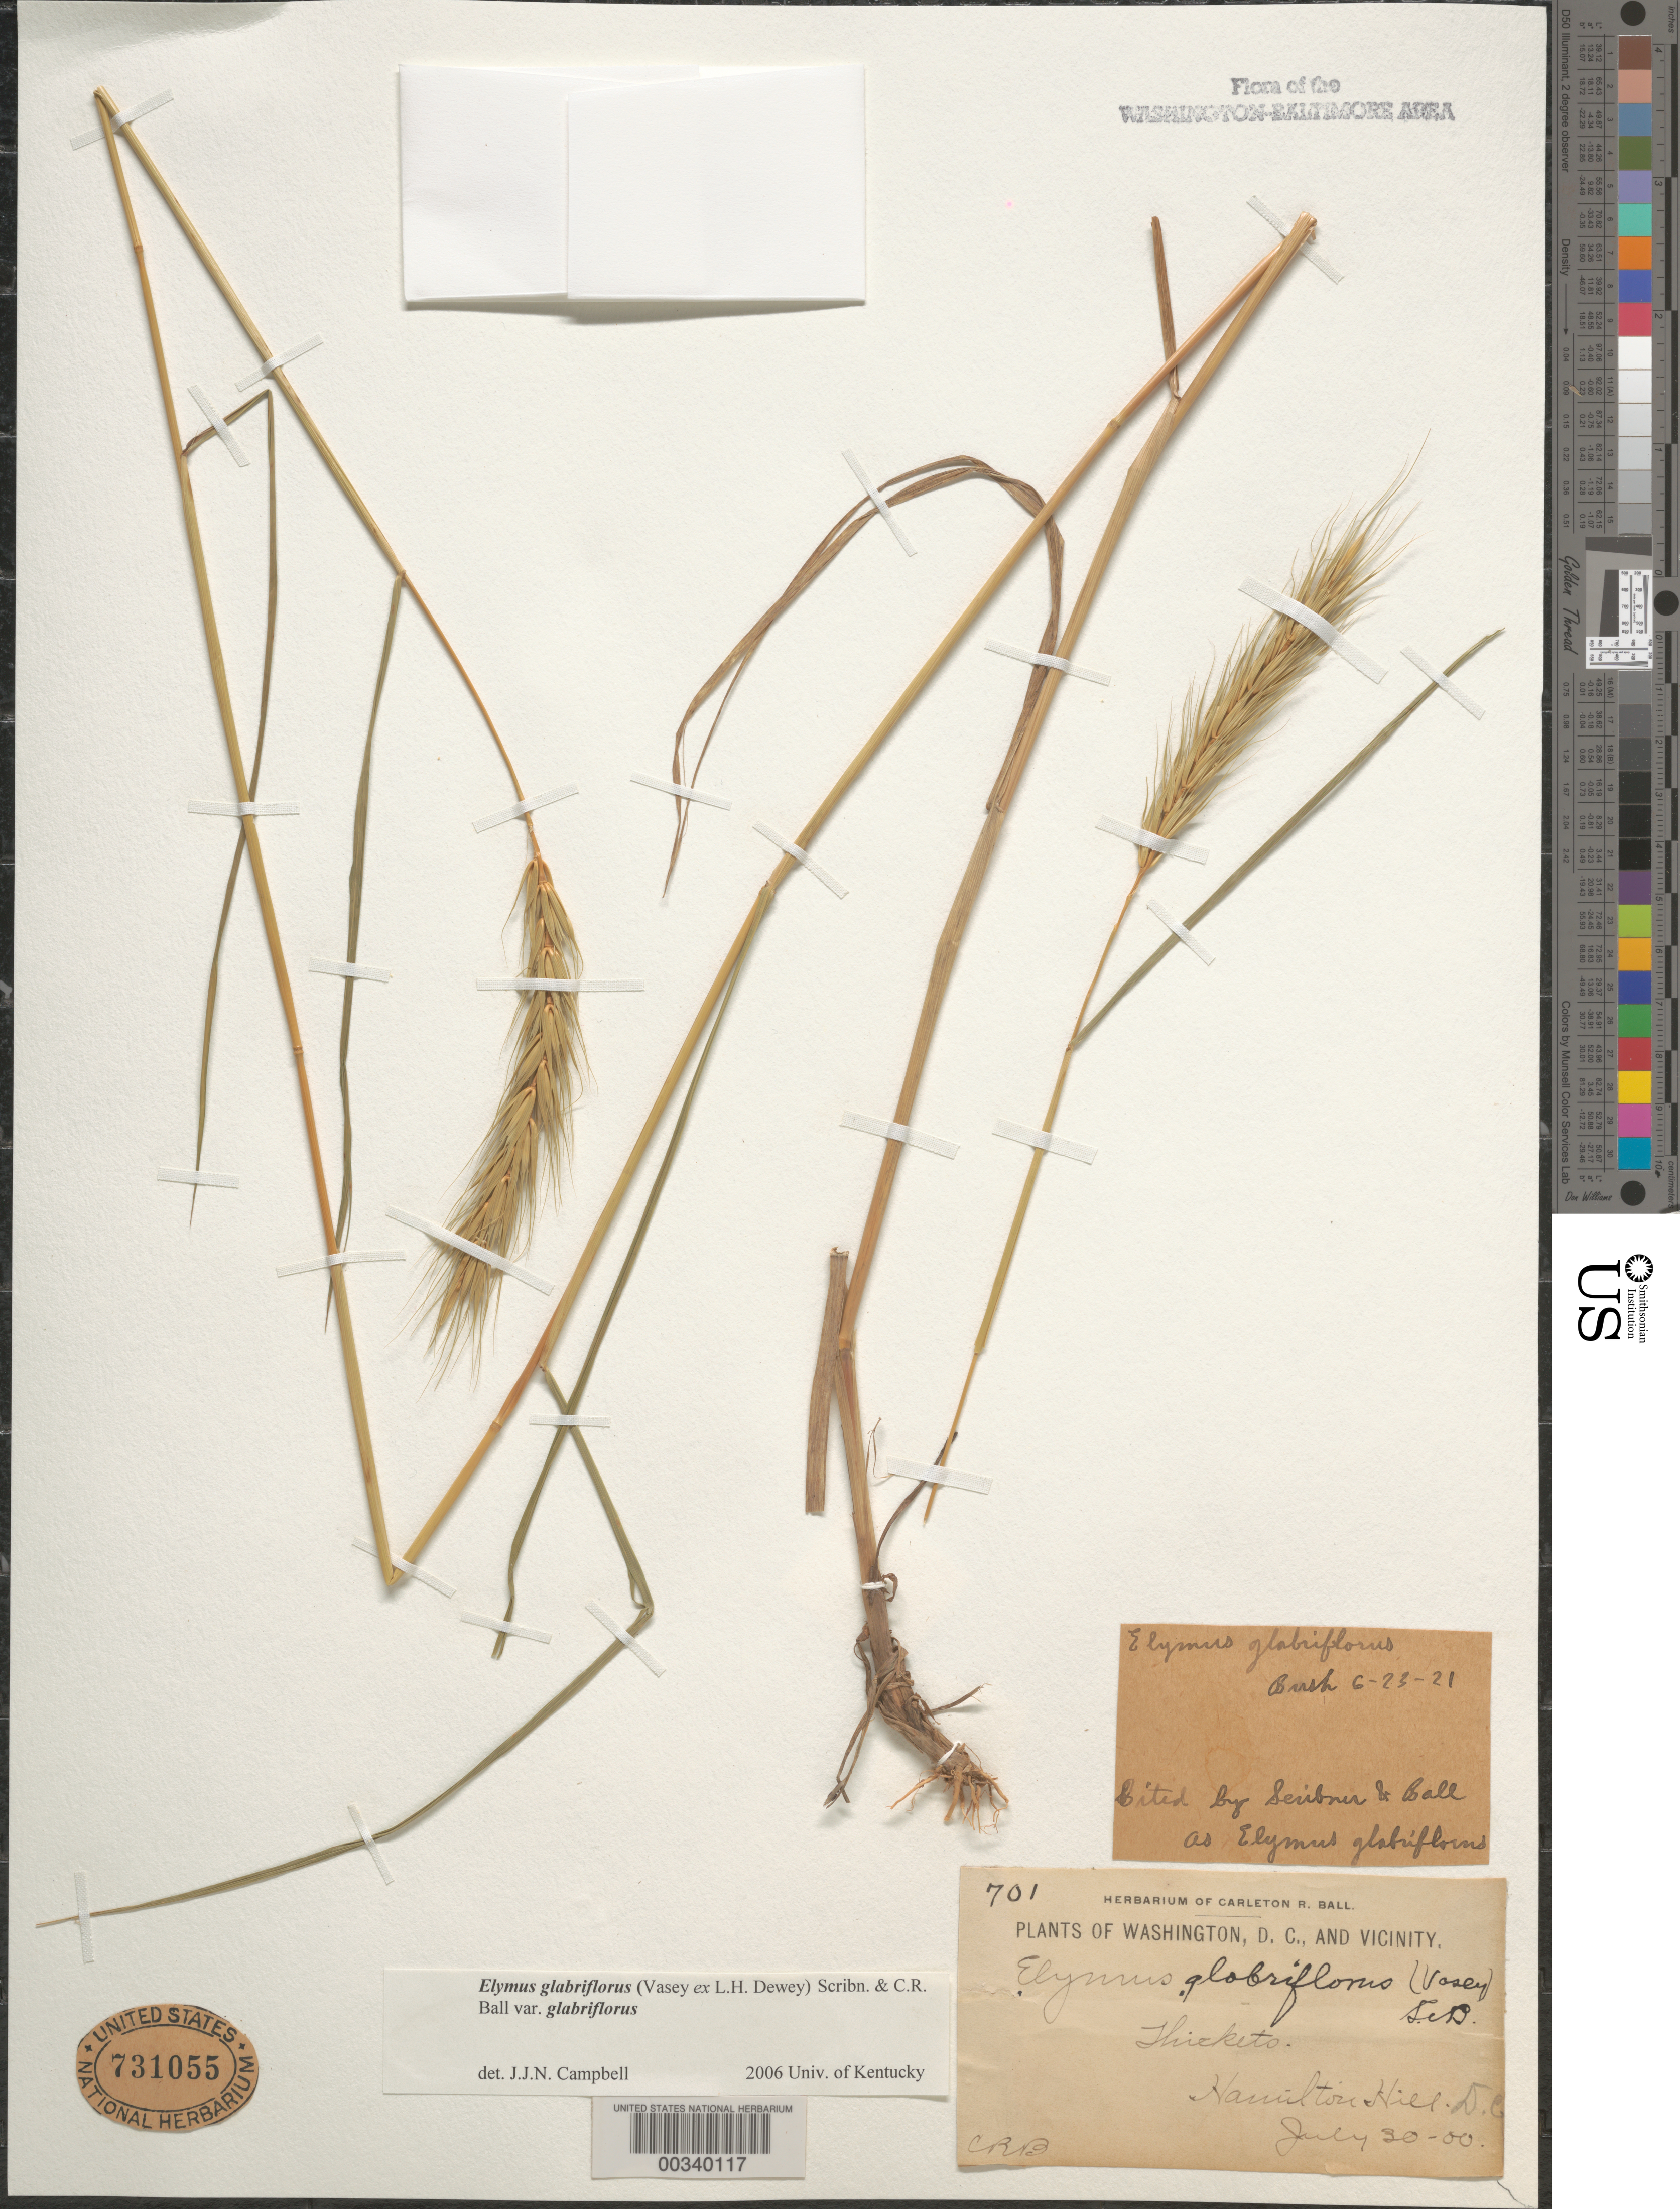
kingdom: Plantae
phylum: Tracheophyta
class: Liliopsida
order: Poales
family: Poaceae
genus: Elymus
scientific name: Elymus glabriflorus var. glabriflorus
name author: (Vasey ex L.H. Dewey) Scribn. & C.R. Ball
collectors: C. R. Ball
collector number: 701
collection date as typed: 30 Jul 1900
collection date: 1900-07-30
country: United States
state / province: District of Columbia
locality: Hamilton Hill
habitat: Thickets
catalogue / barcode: US 731055